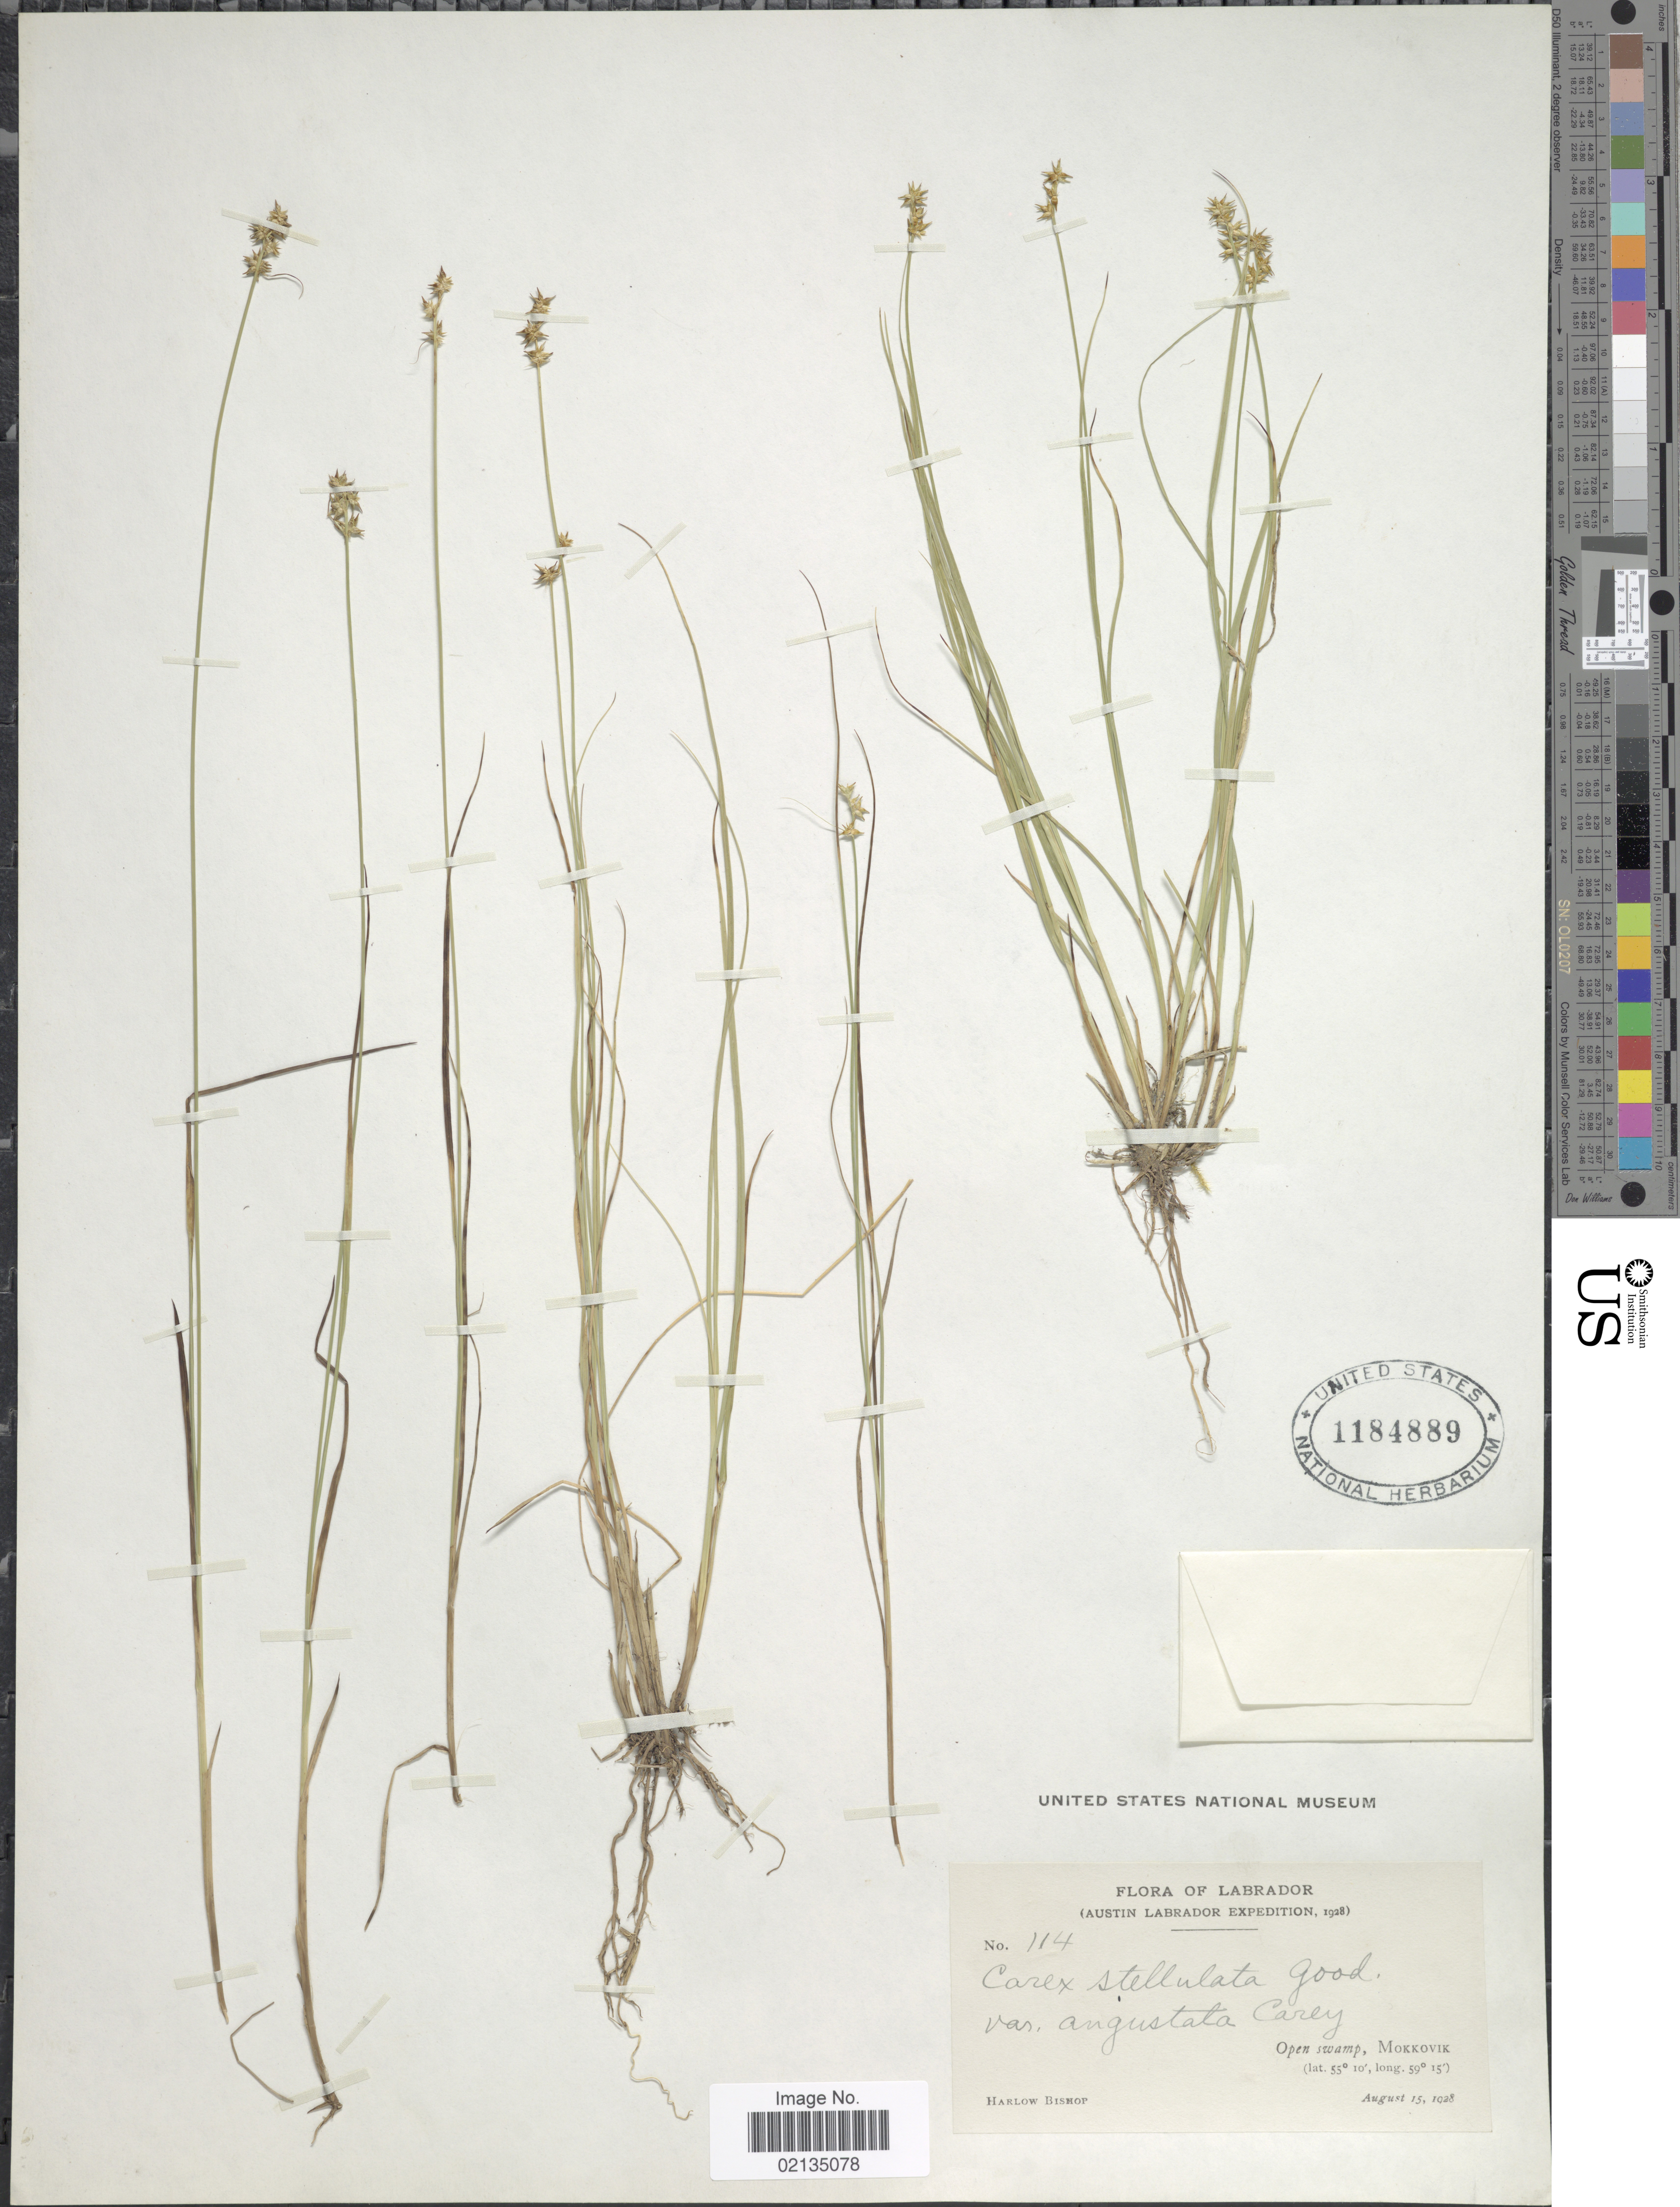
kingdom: Plantae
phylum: Tracheophyta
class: Liliopsida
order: Poales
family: Cyperaceae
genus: Carex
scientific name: Carex echinata subsp. echinata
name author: Murray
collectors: H. Bishop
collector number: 114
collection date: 1928-08-15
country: Canada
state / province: Newfoundland and Labrador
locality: Labrador, Open swamp, Mokkovik (Austin Labrador).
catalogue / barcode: US 1184889